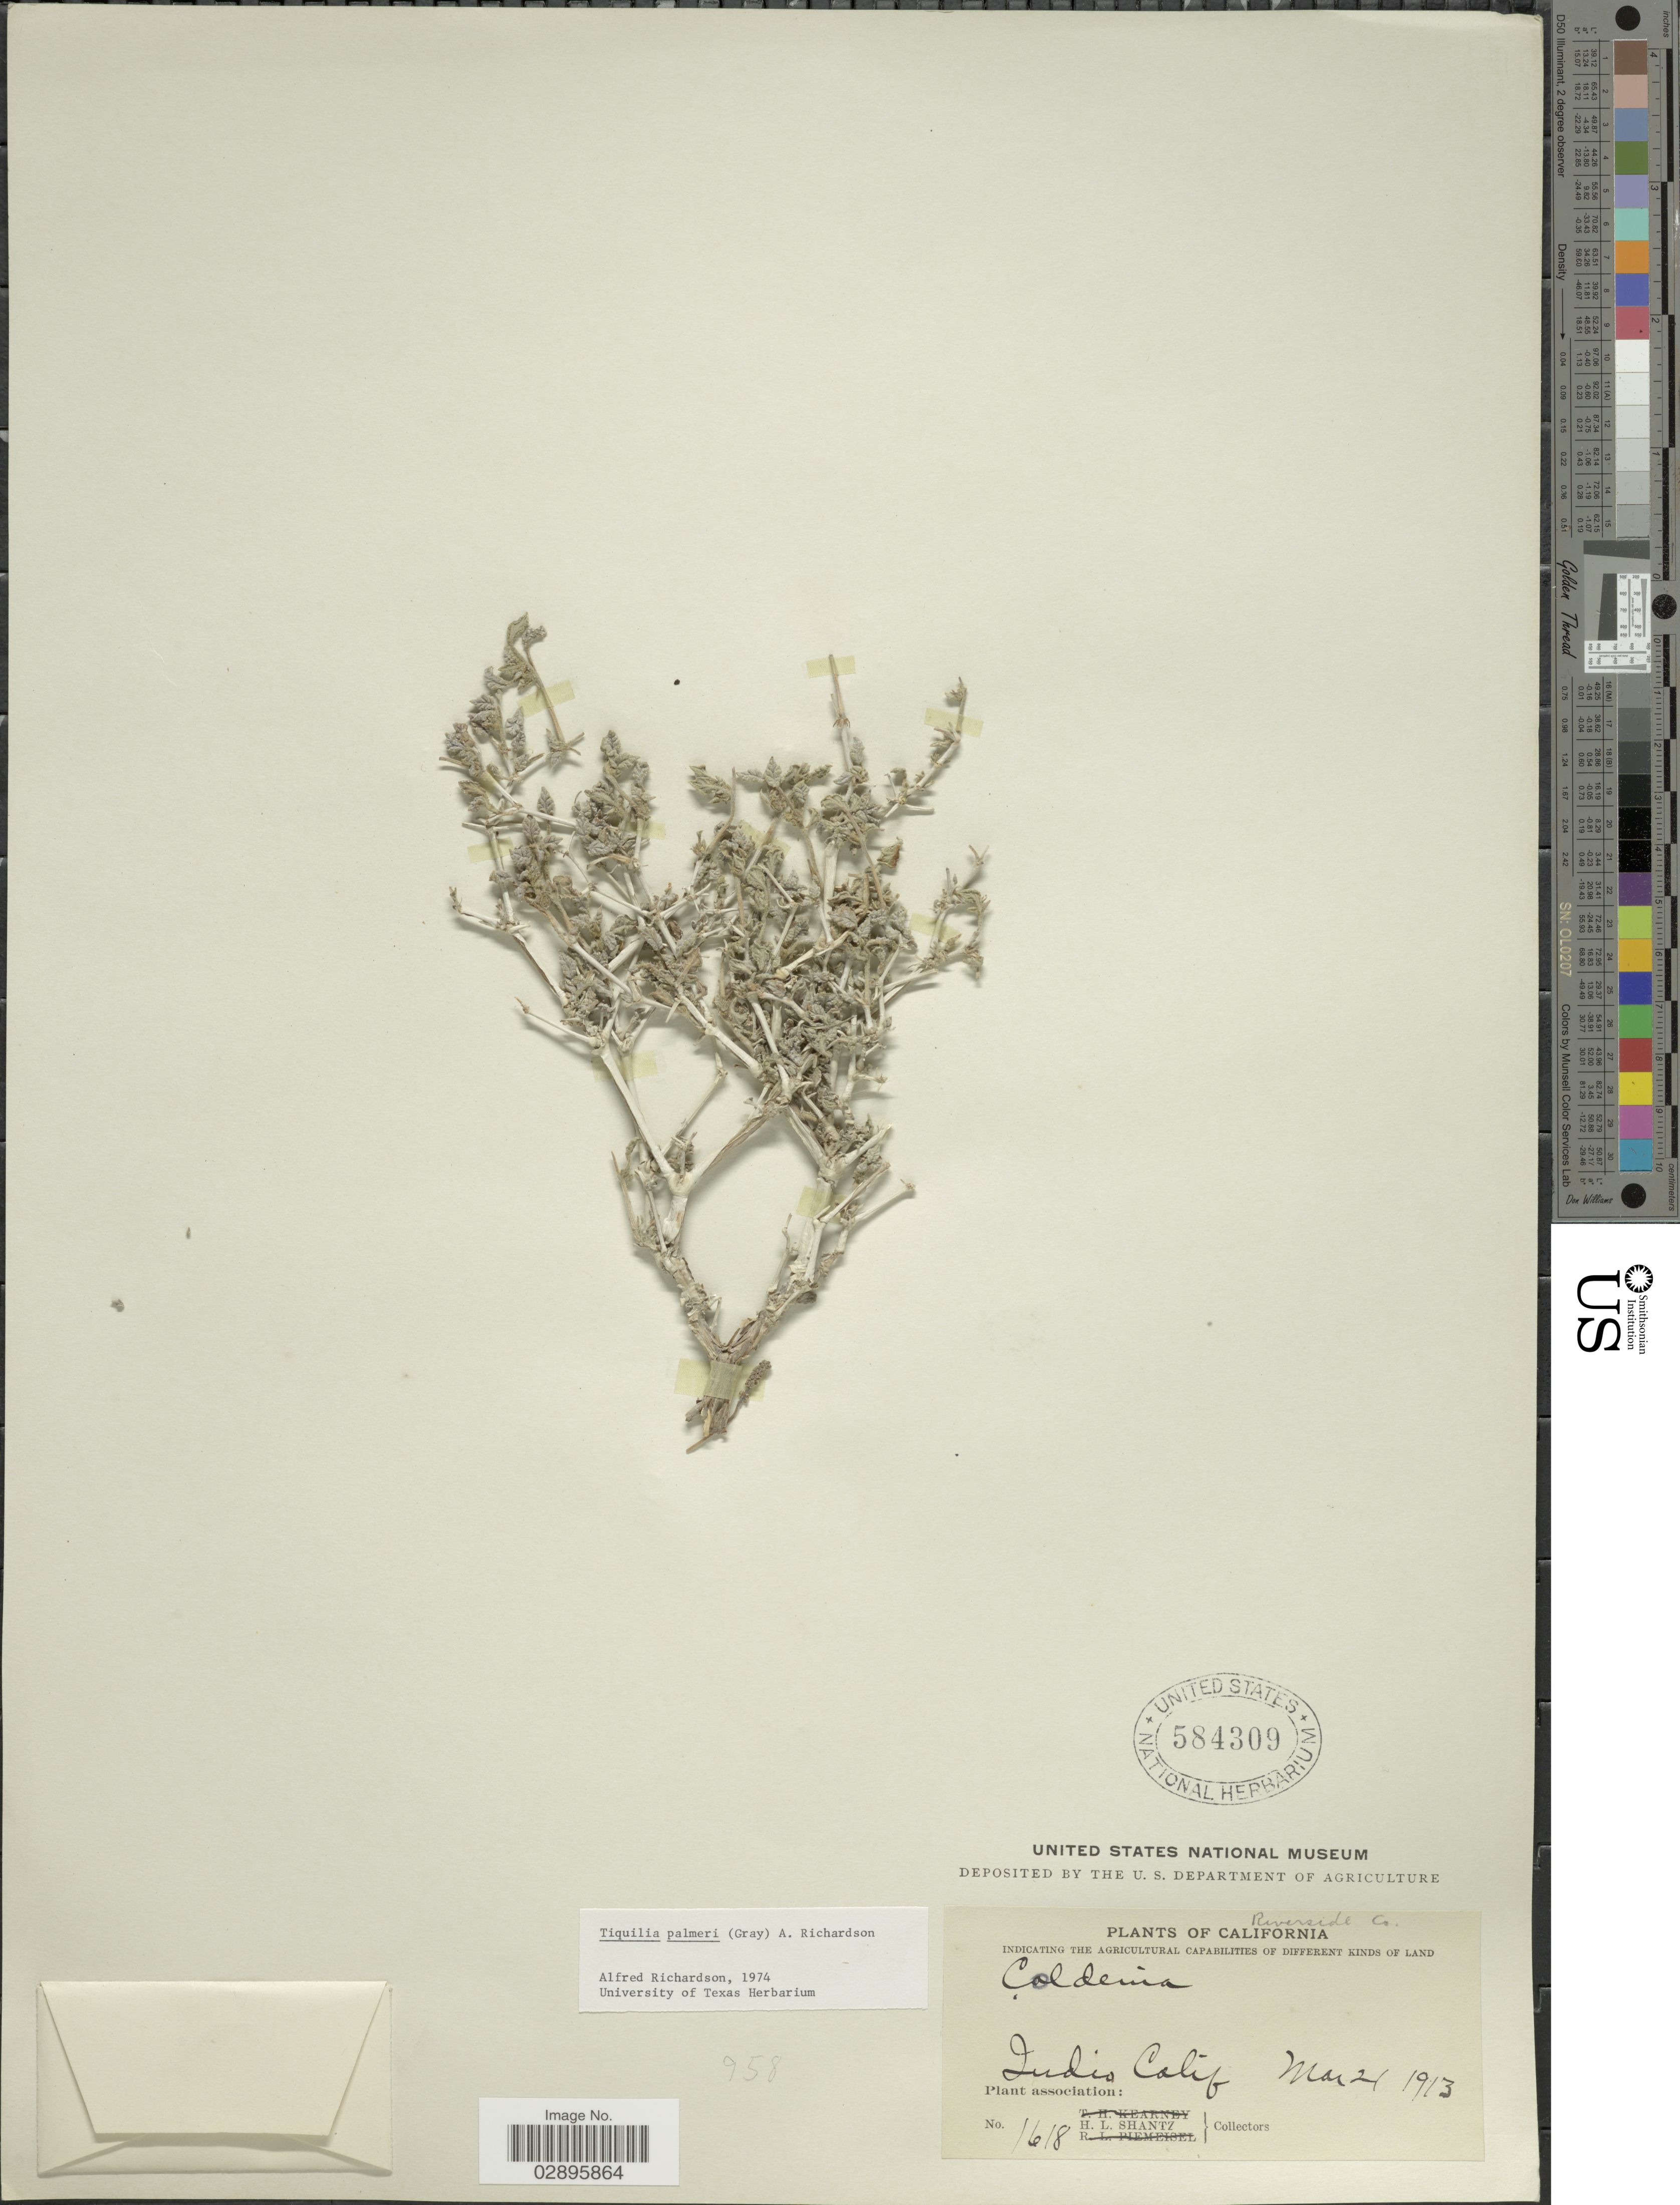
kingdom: Plantae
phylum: Tracheophyta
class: Magnoliopsida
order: Boraginales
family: Ehretiaceae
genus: Tiquilia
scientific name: Tiquilia palmeri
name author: (A. Gray) A.T. Richardson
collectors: H. Shantz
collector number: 1618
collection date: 1913-03-21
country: United States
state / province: California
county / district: Riverside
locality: Riverside Co., Indio.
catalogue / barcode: US 584309